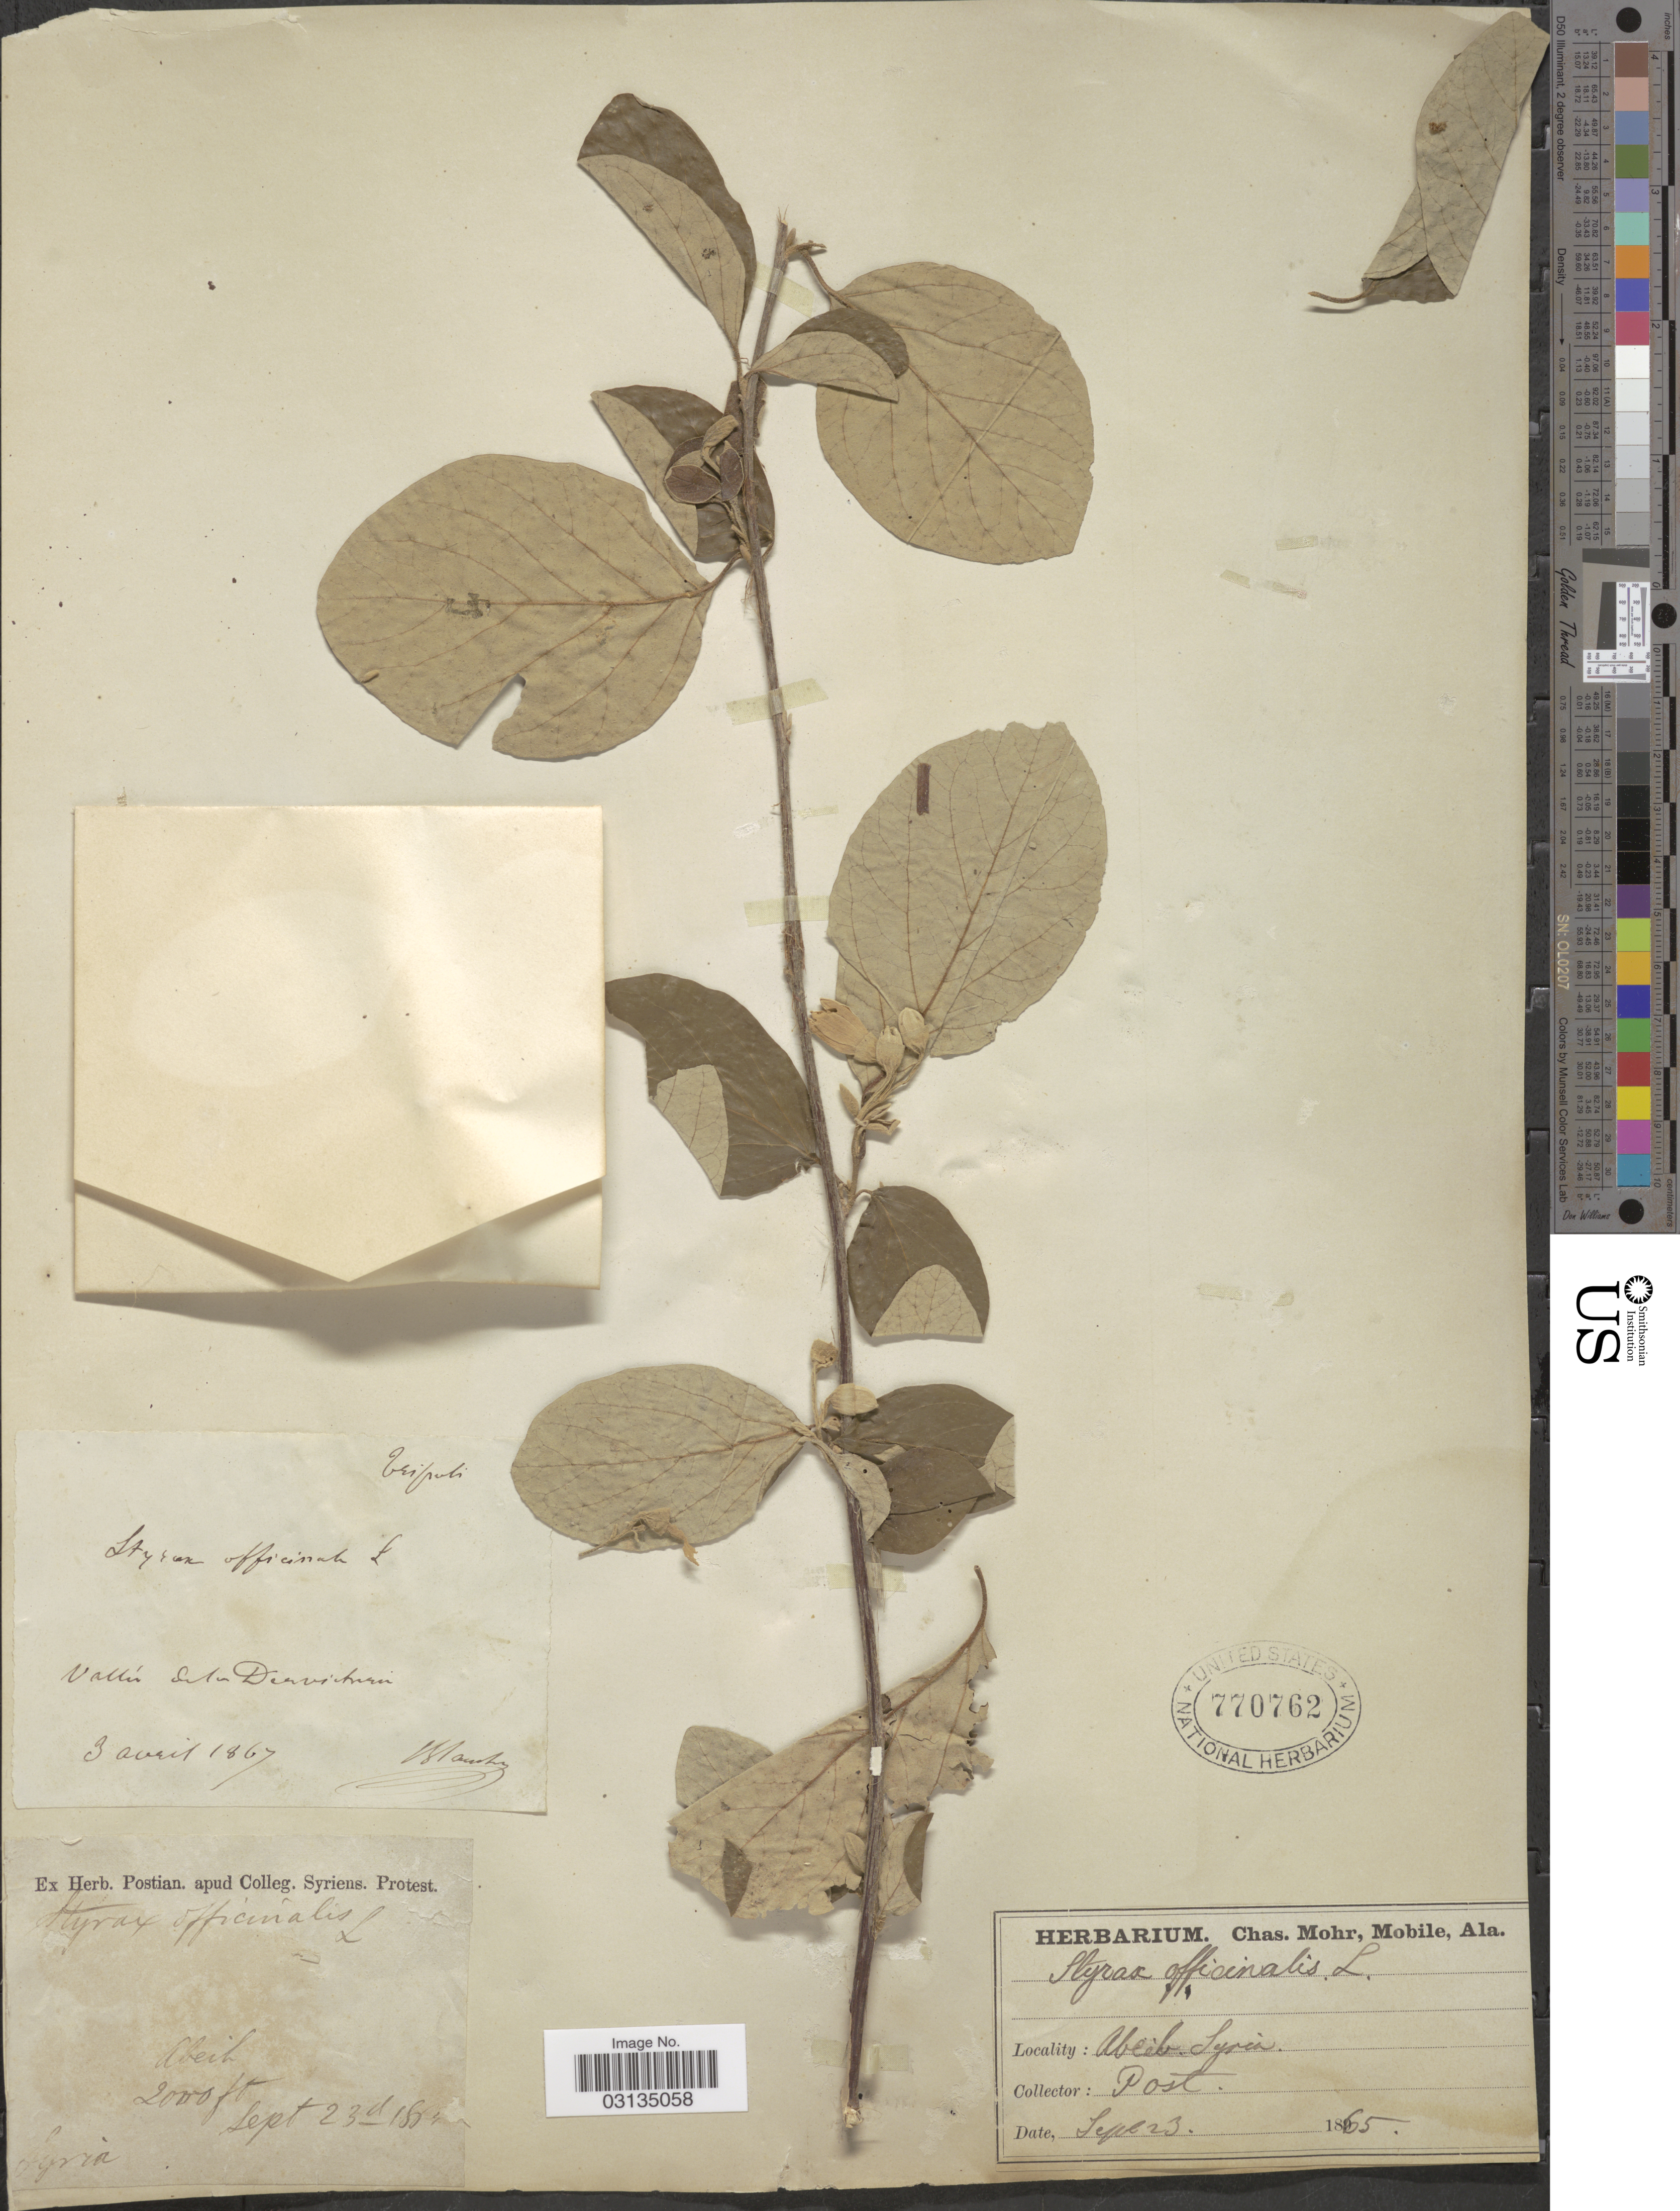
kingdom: Plantae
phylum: Tracheophyta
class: Magnoliopsida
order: Ericales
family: Styracaceae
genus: Styrax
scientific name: Styrax officinalis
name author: L.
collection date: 1867-04-03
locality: Vallée auten [interpreted] Denvincherin [interpreted].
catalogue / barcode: US 770762-2